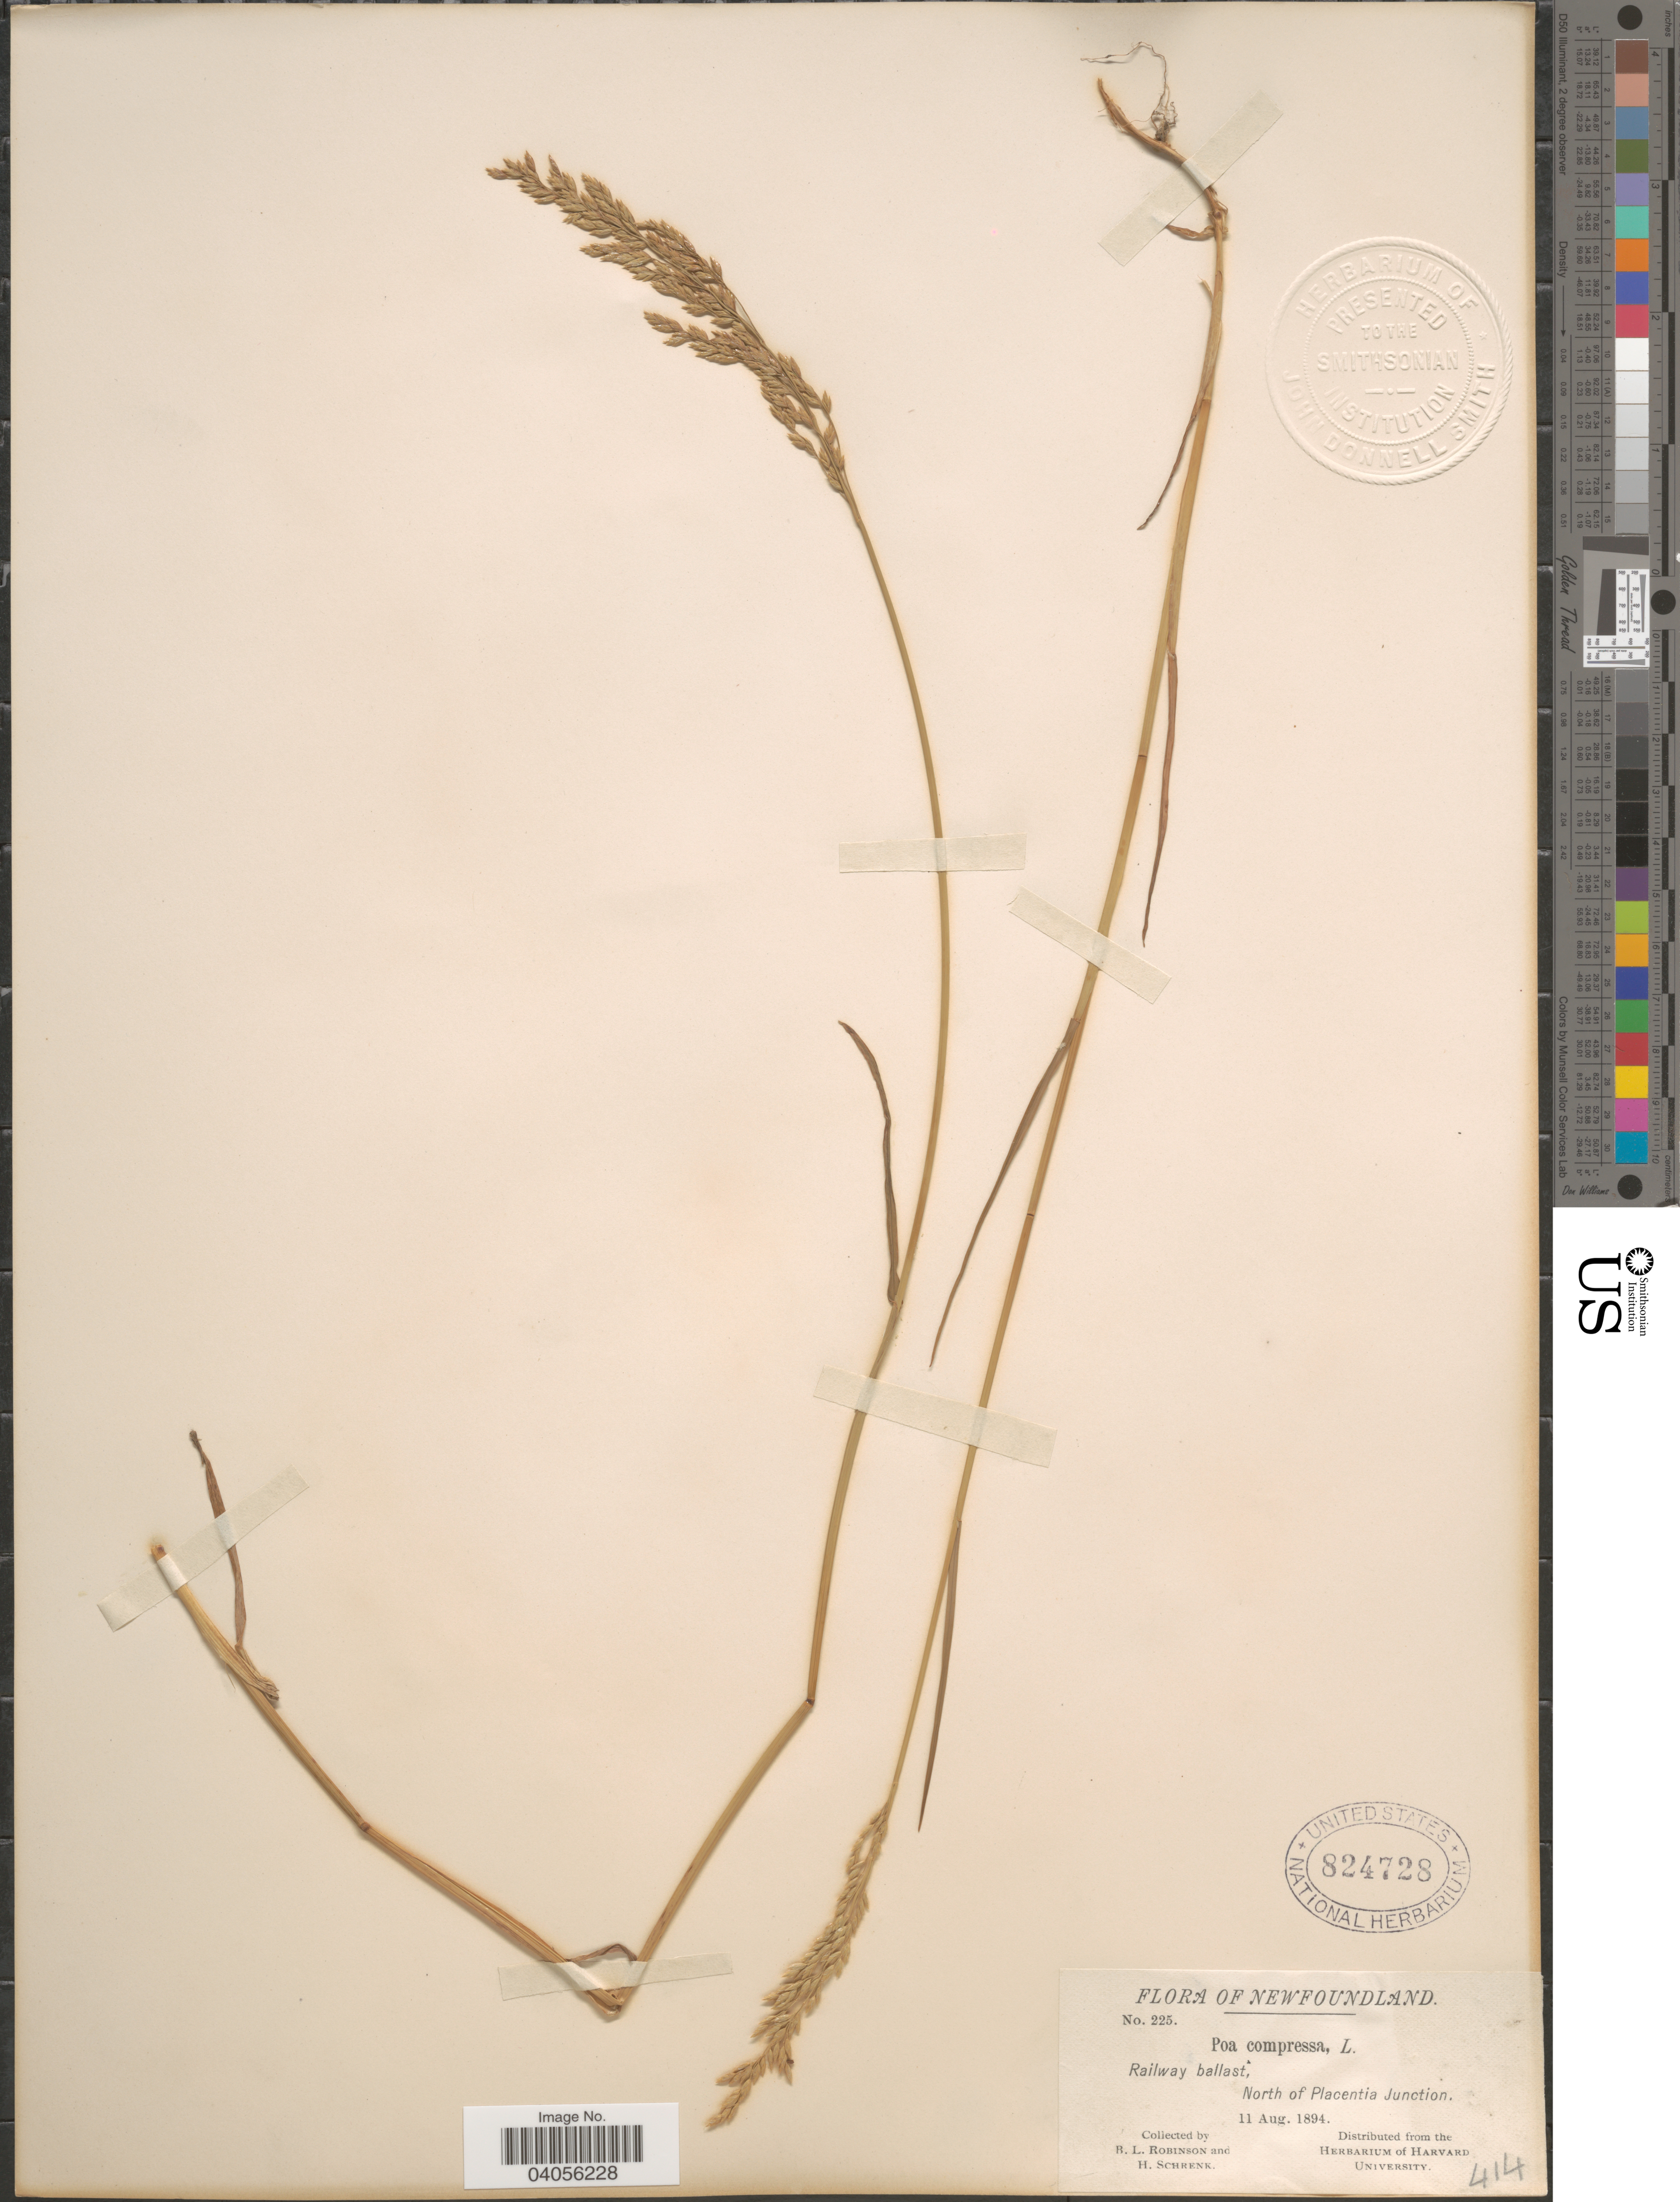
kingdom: Plantae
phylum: Tracheophyta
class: Liliopsida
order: Poales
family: Poaceae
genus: Poa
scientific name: Poa compressa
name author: L.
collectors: B. L. Robinson & H. Schrenk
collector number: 225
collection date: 1894-08-11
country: Canada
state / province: Newfoundland and Labrador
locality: Railway ballast, North of Placentia Junction.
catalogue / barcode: US 824728